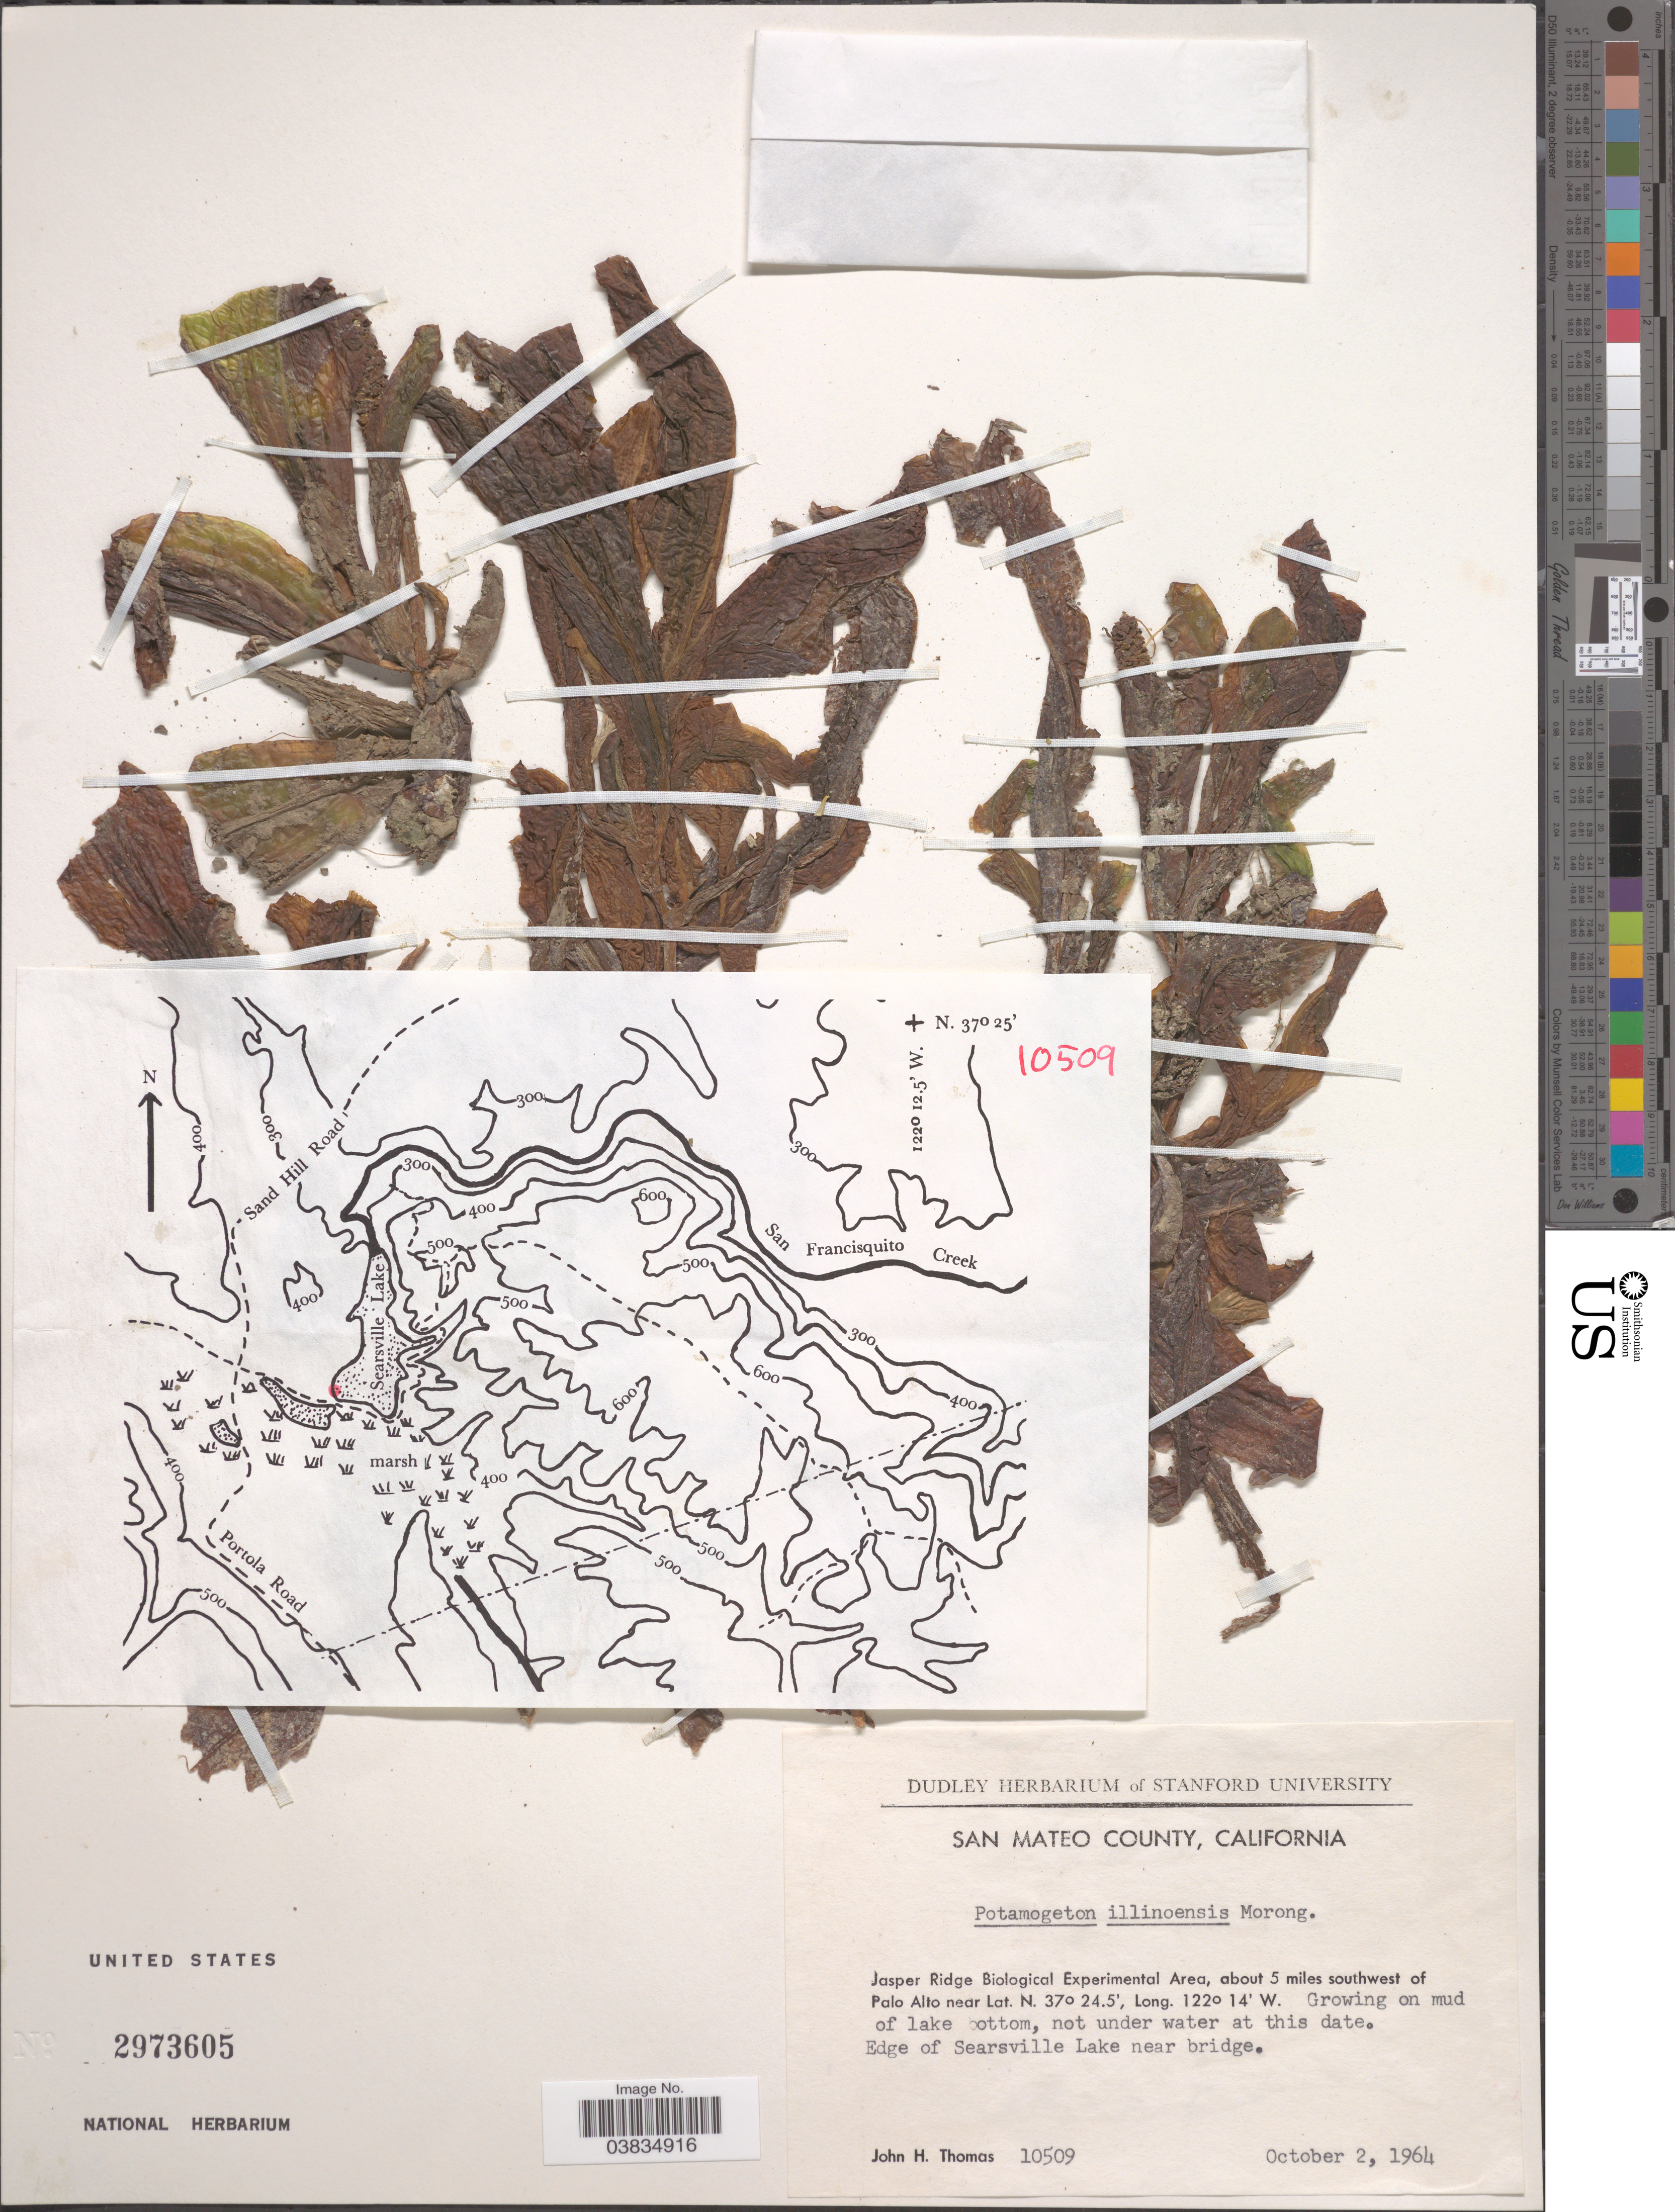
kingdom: Plantae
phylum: Tracheophyta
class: Liliopsida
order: Alismatales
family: Potamogetonaceae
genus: Potamogeton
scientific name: Potamogeton illinoensis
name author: Morong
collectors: J. H. Thomas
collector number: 10509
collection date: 1964-10-02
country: United States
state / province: California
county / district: San Mateo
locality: San Mateo County. Jasper Ridge Biological Experimental Area, about 5 miles southwest of Palo Alto. Edge of Searsville Lake near bridge.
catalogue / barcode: US 2973605